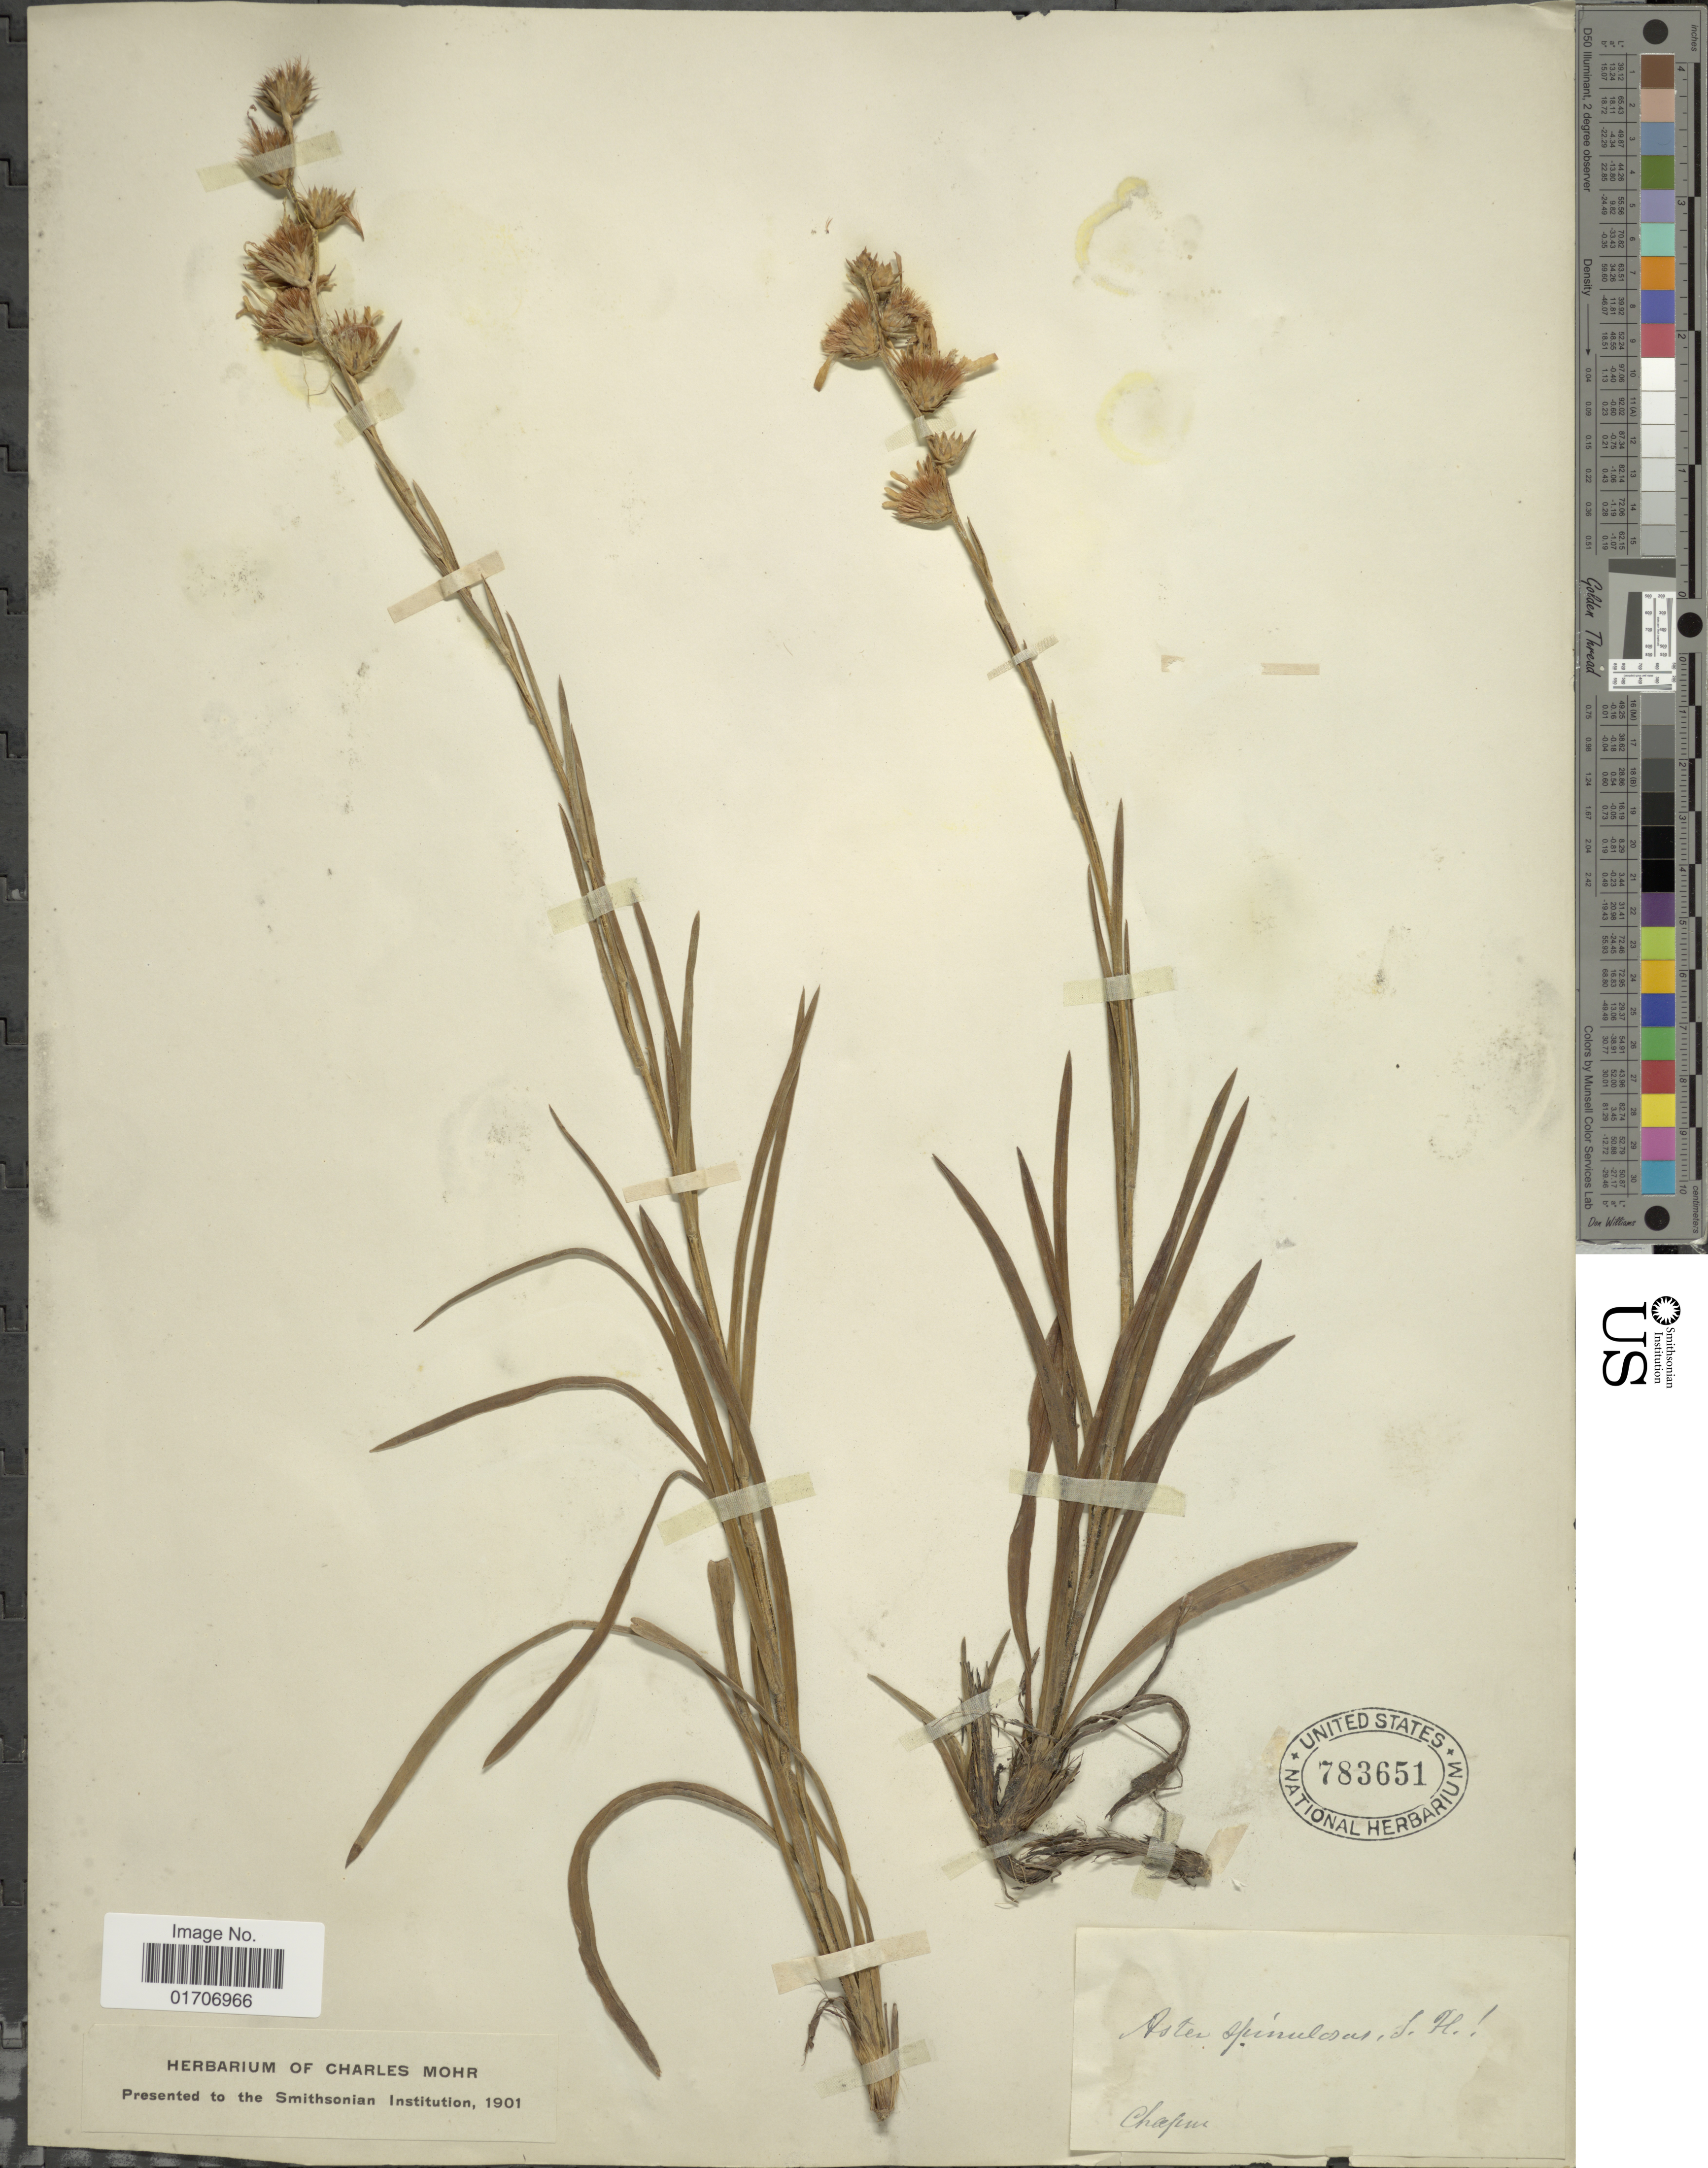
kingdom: Plantae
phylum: Tracheophyta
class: Magnoliopsida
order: Asterales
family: Asteraceae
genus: Eurybia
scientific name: Eurybia spinulosa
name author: (Chapm.) G.L. Nesom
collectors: A. Chapman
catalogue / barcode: US 783651